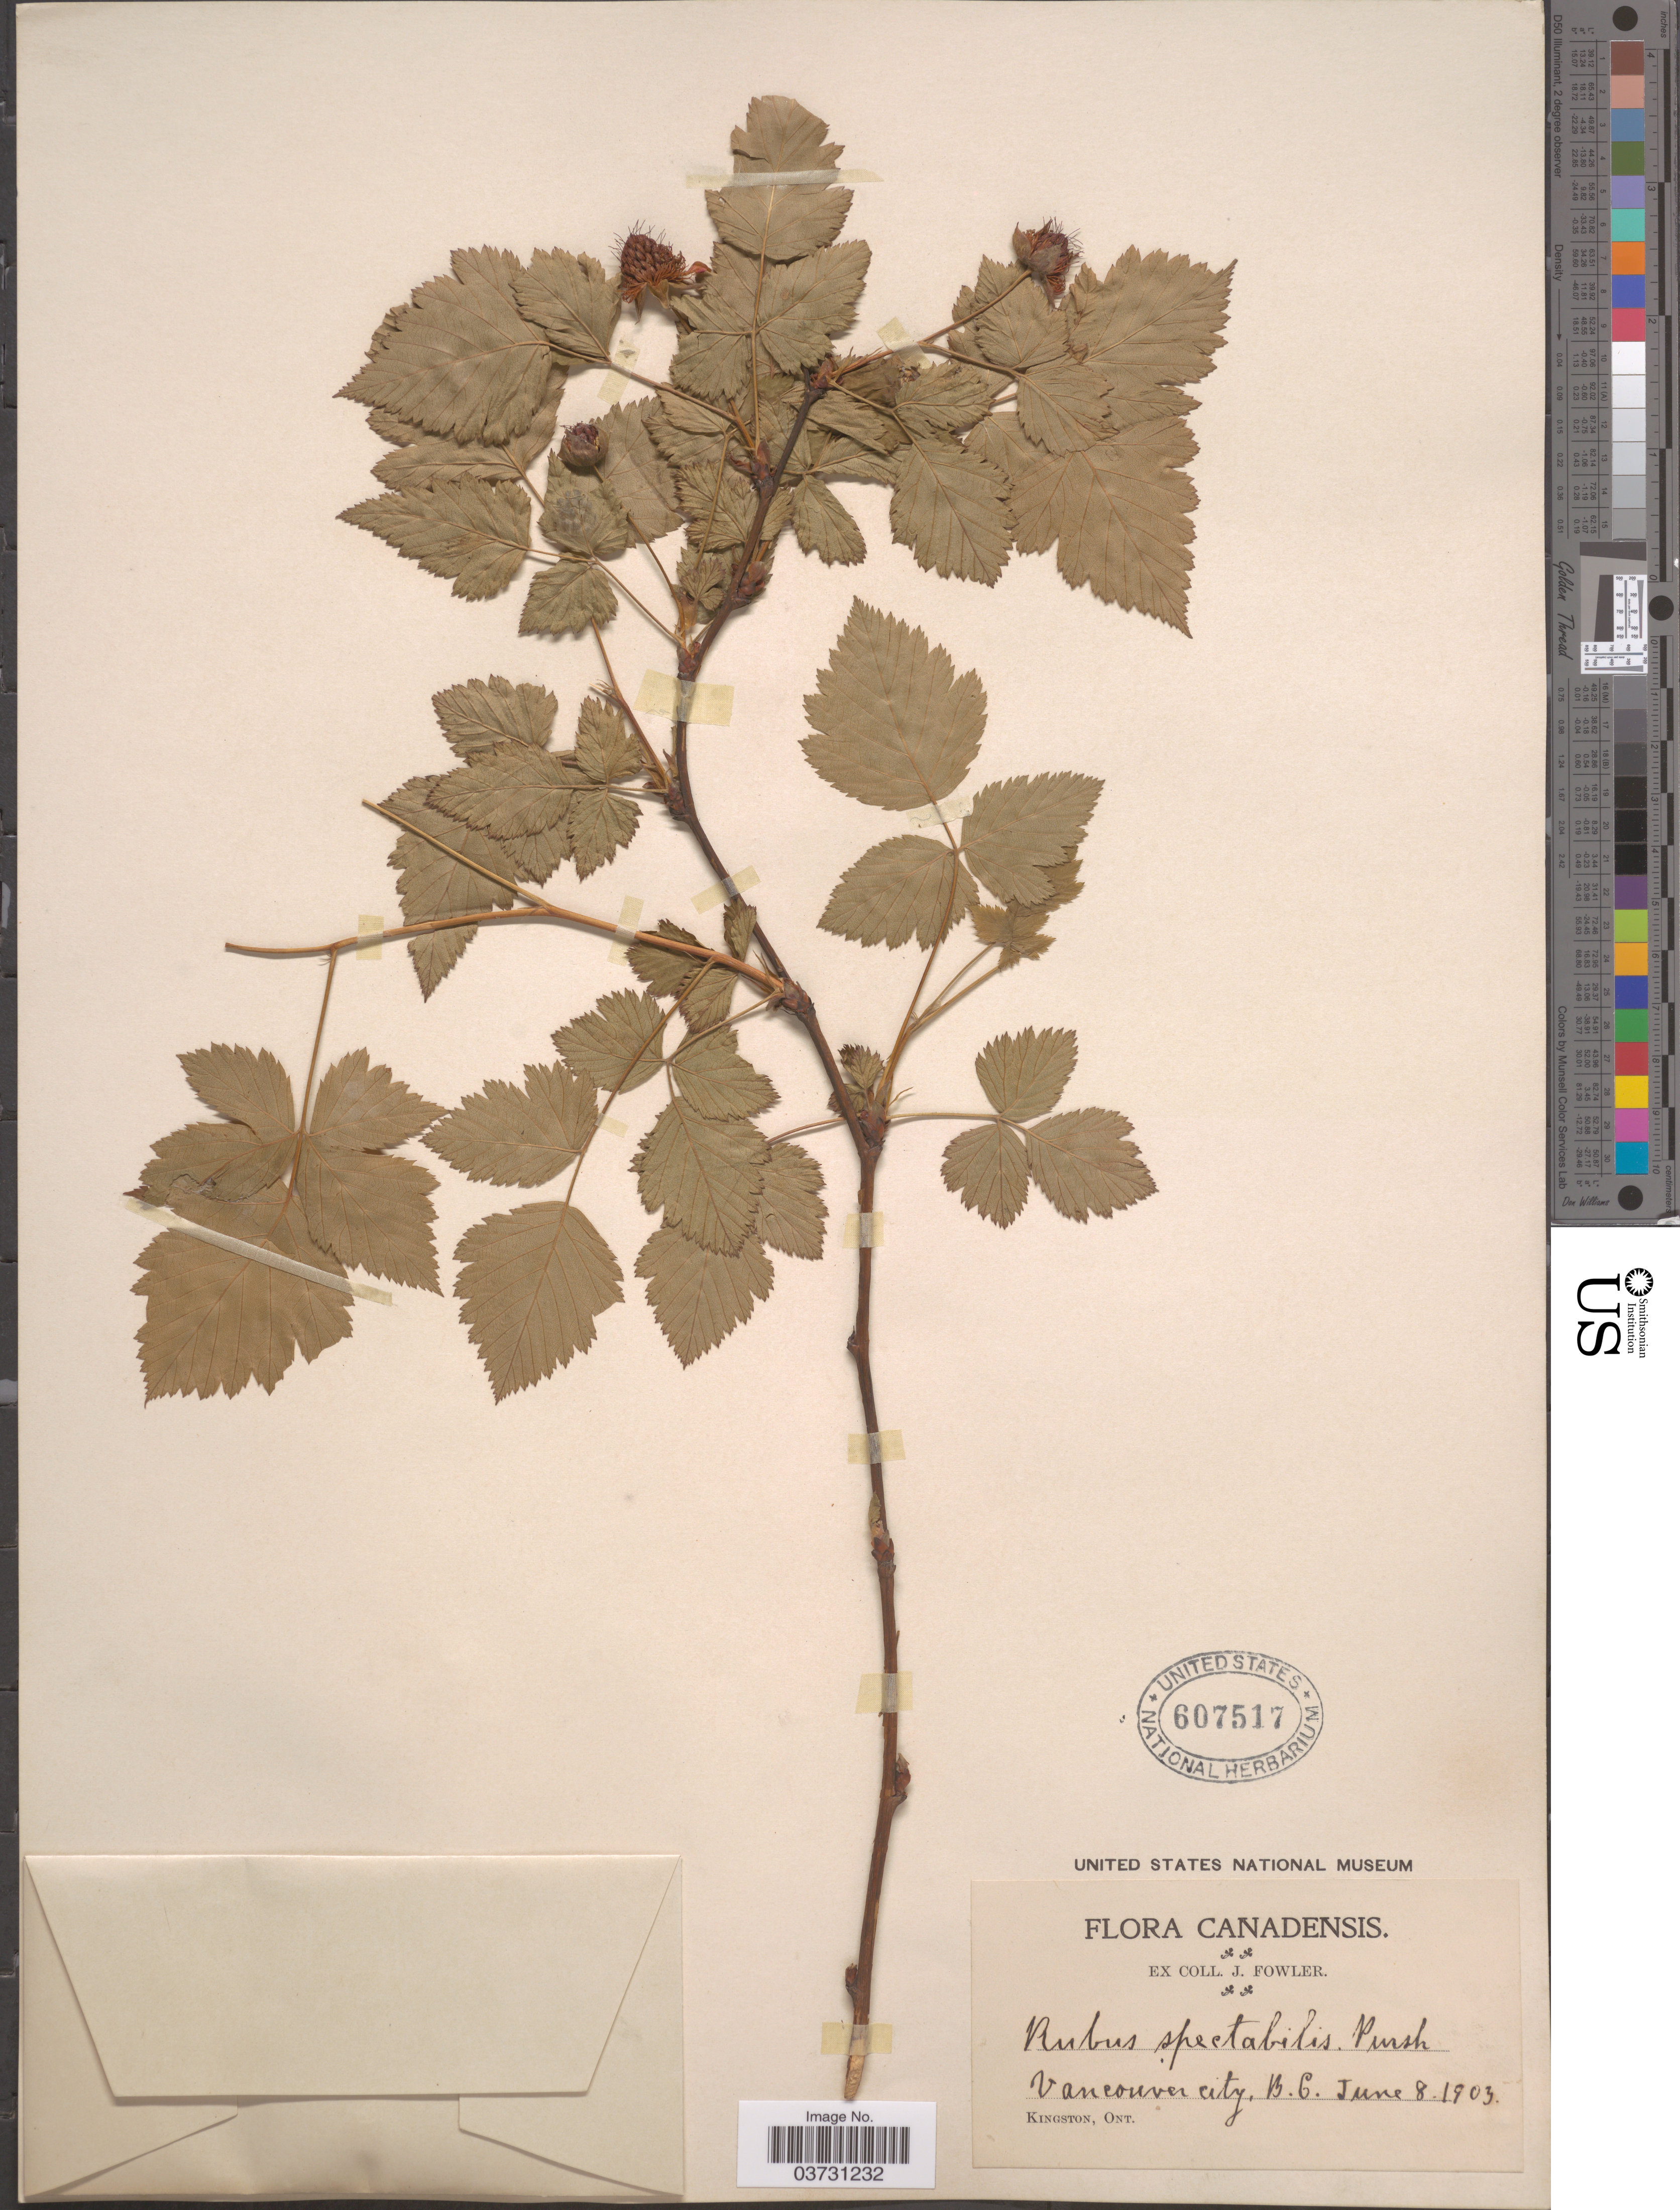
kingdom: Plantae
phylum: Tracheophyta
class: Magnoliopsida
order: Rosales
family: Rosaceae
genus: Rubus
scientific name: Rubus spectabilis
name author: Pursh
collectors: J. Fowler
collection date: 1903-06-08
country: Canada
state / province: British Columbia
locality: Vancouver city.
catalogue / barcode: US 607517